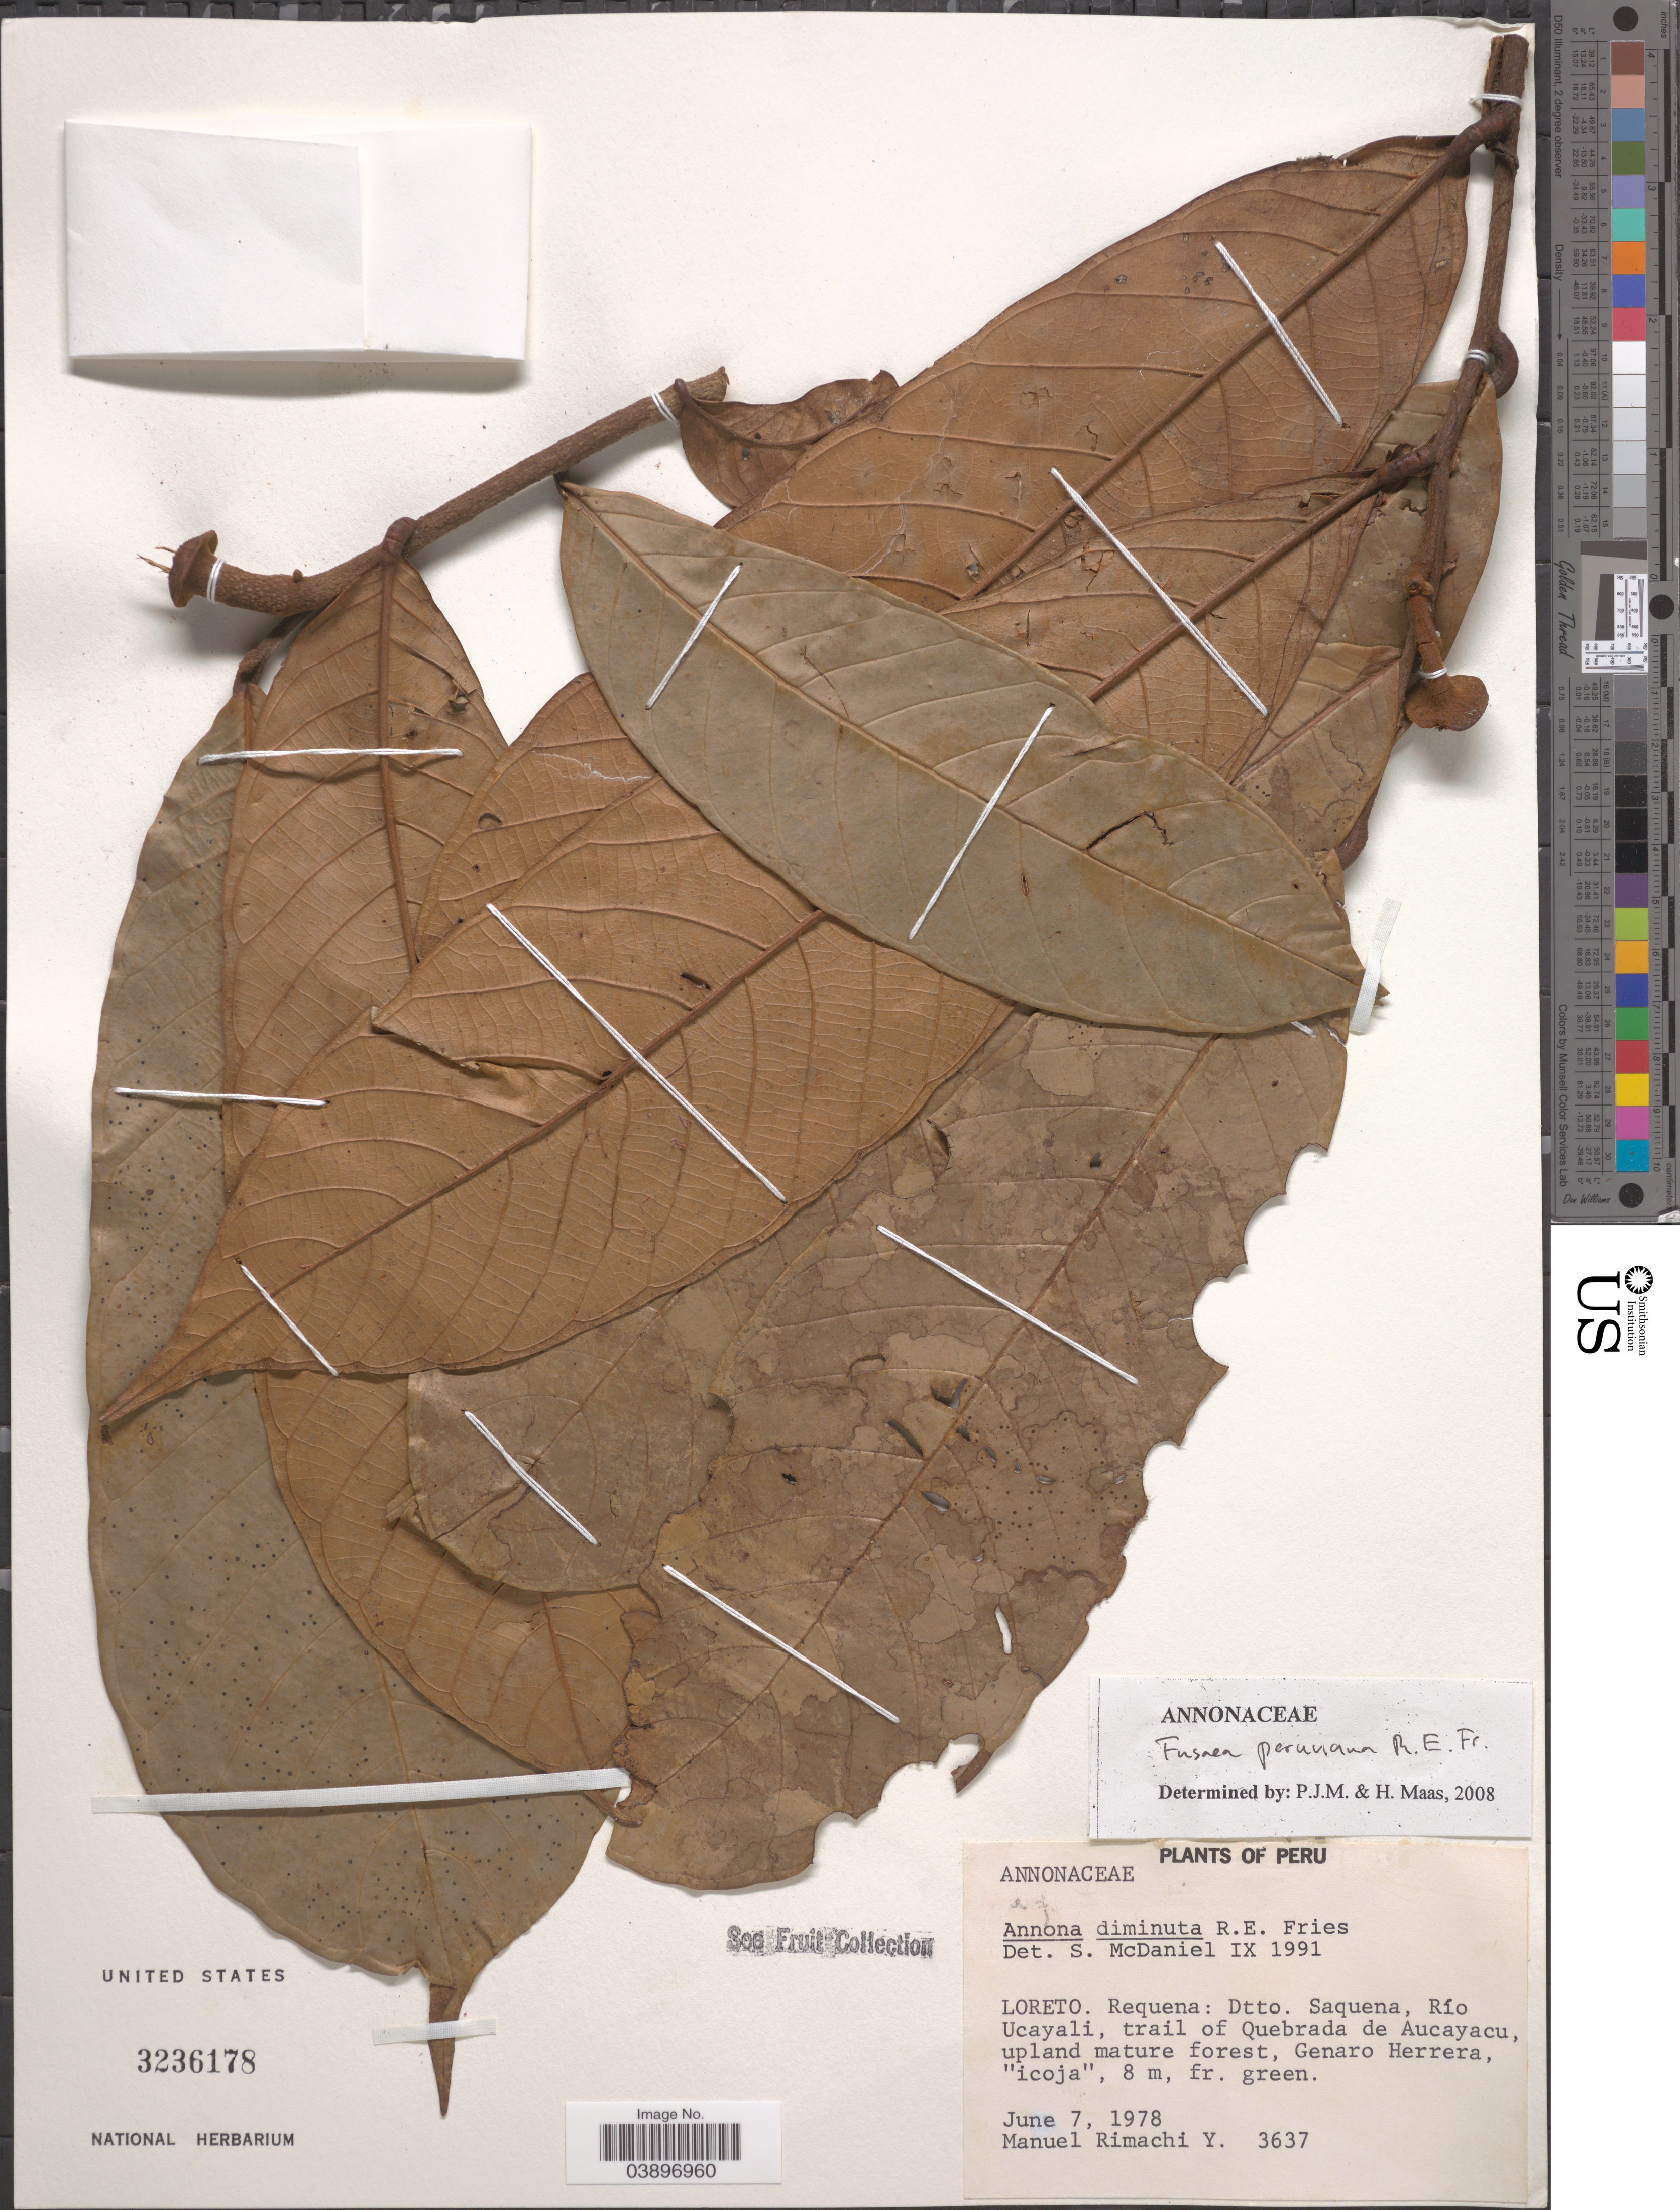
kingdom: Plantae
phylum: Tracheophyta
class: Magnoliopsida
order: Magnoliales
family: Annonaceae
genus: Fusaea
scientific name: Fusaea peruviana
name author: R.E. Fr.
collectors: M. Rimachi Y.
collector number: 3637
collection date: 1978-06-07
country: Peru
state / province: Loreto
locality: Requena: Dtto. Saquena, Río Ucayali, trail of Quebrada de Aucayacu, upland mature forest, Genaro Herrera, "icoja".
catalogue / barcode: US 3236178